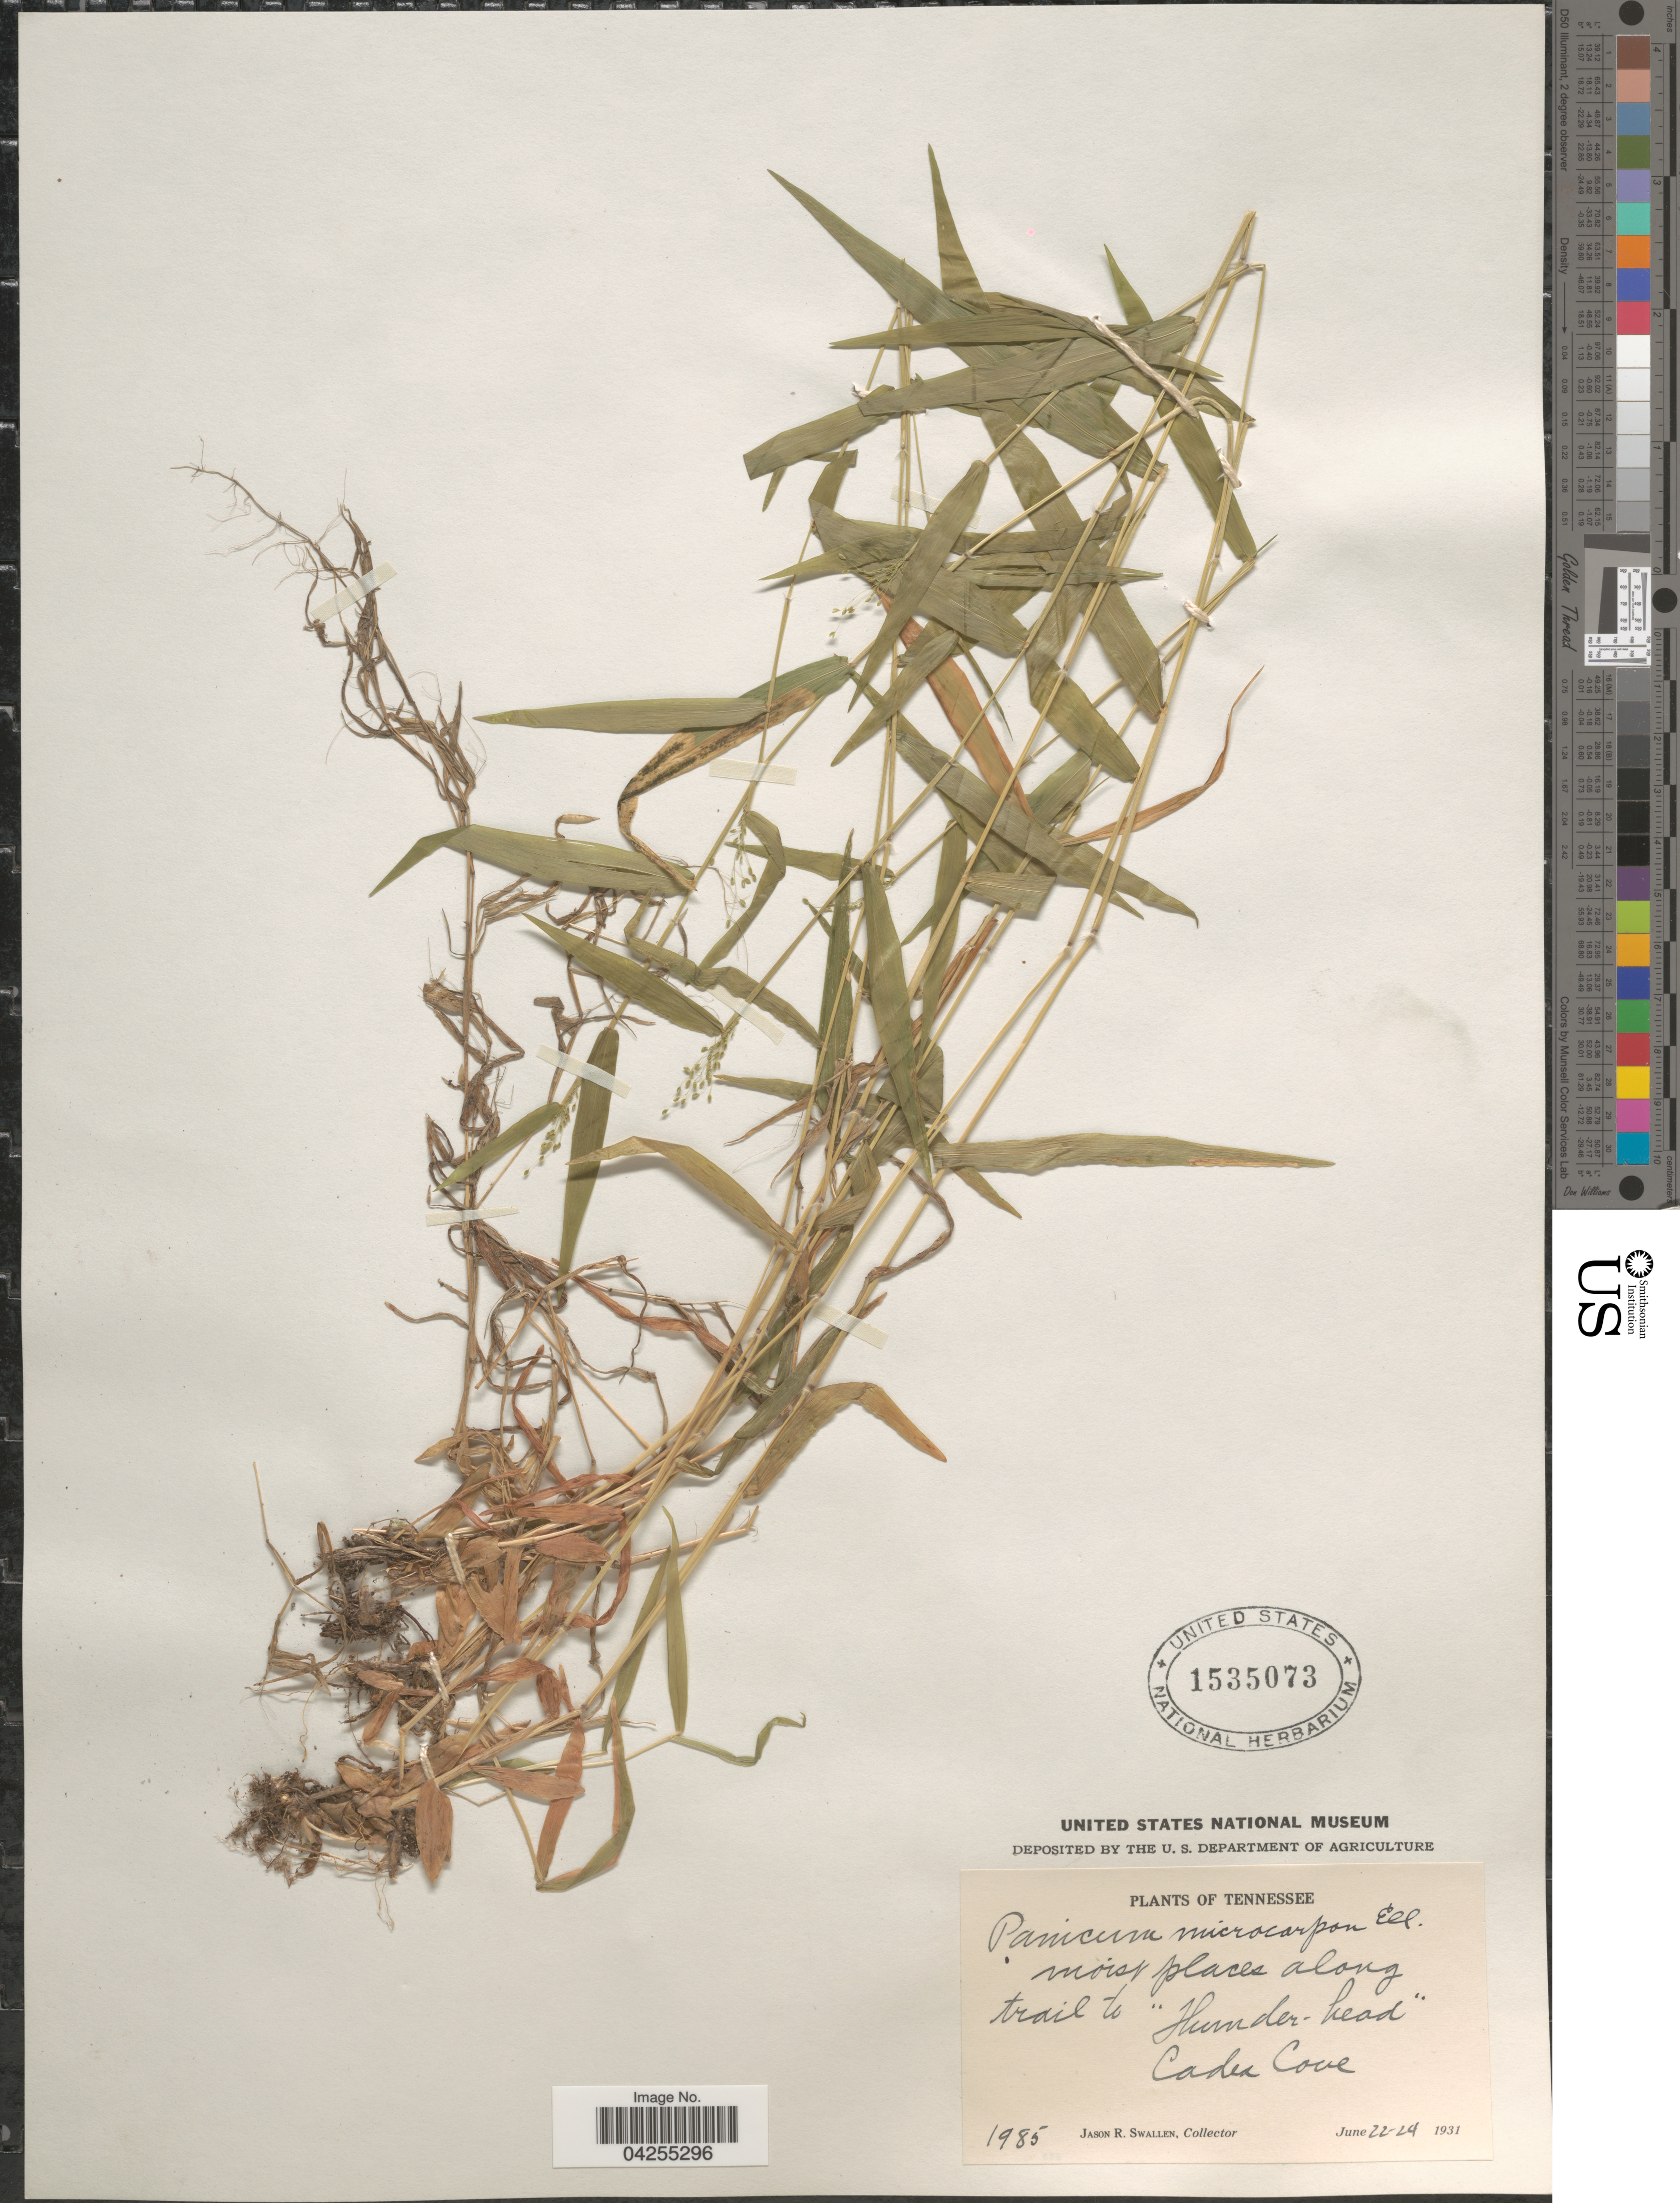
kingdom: Plantae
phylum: Tracheophyta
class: Liliopsida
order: Poales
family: Poaceae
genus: Dichanthelium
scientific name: Dichanthelium dichotomum var. dichotomum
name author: (L.) Gould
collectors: J. R. Swallen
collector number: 1985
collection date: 1931-06-22/1931-06-24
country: United States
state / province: Tennessee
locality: Moist places along trail to "Thunder-head". Cades Cove.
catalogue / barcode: US 1535073